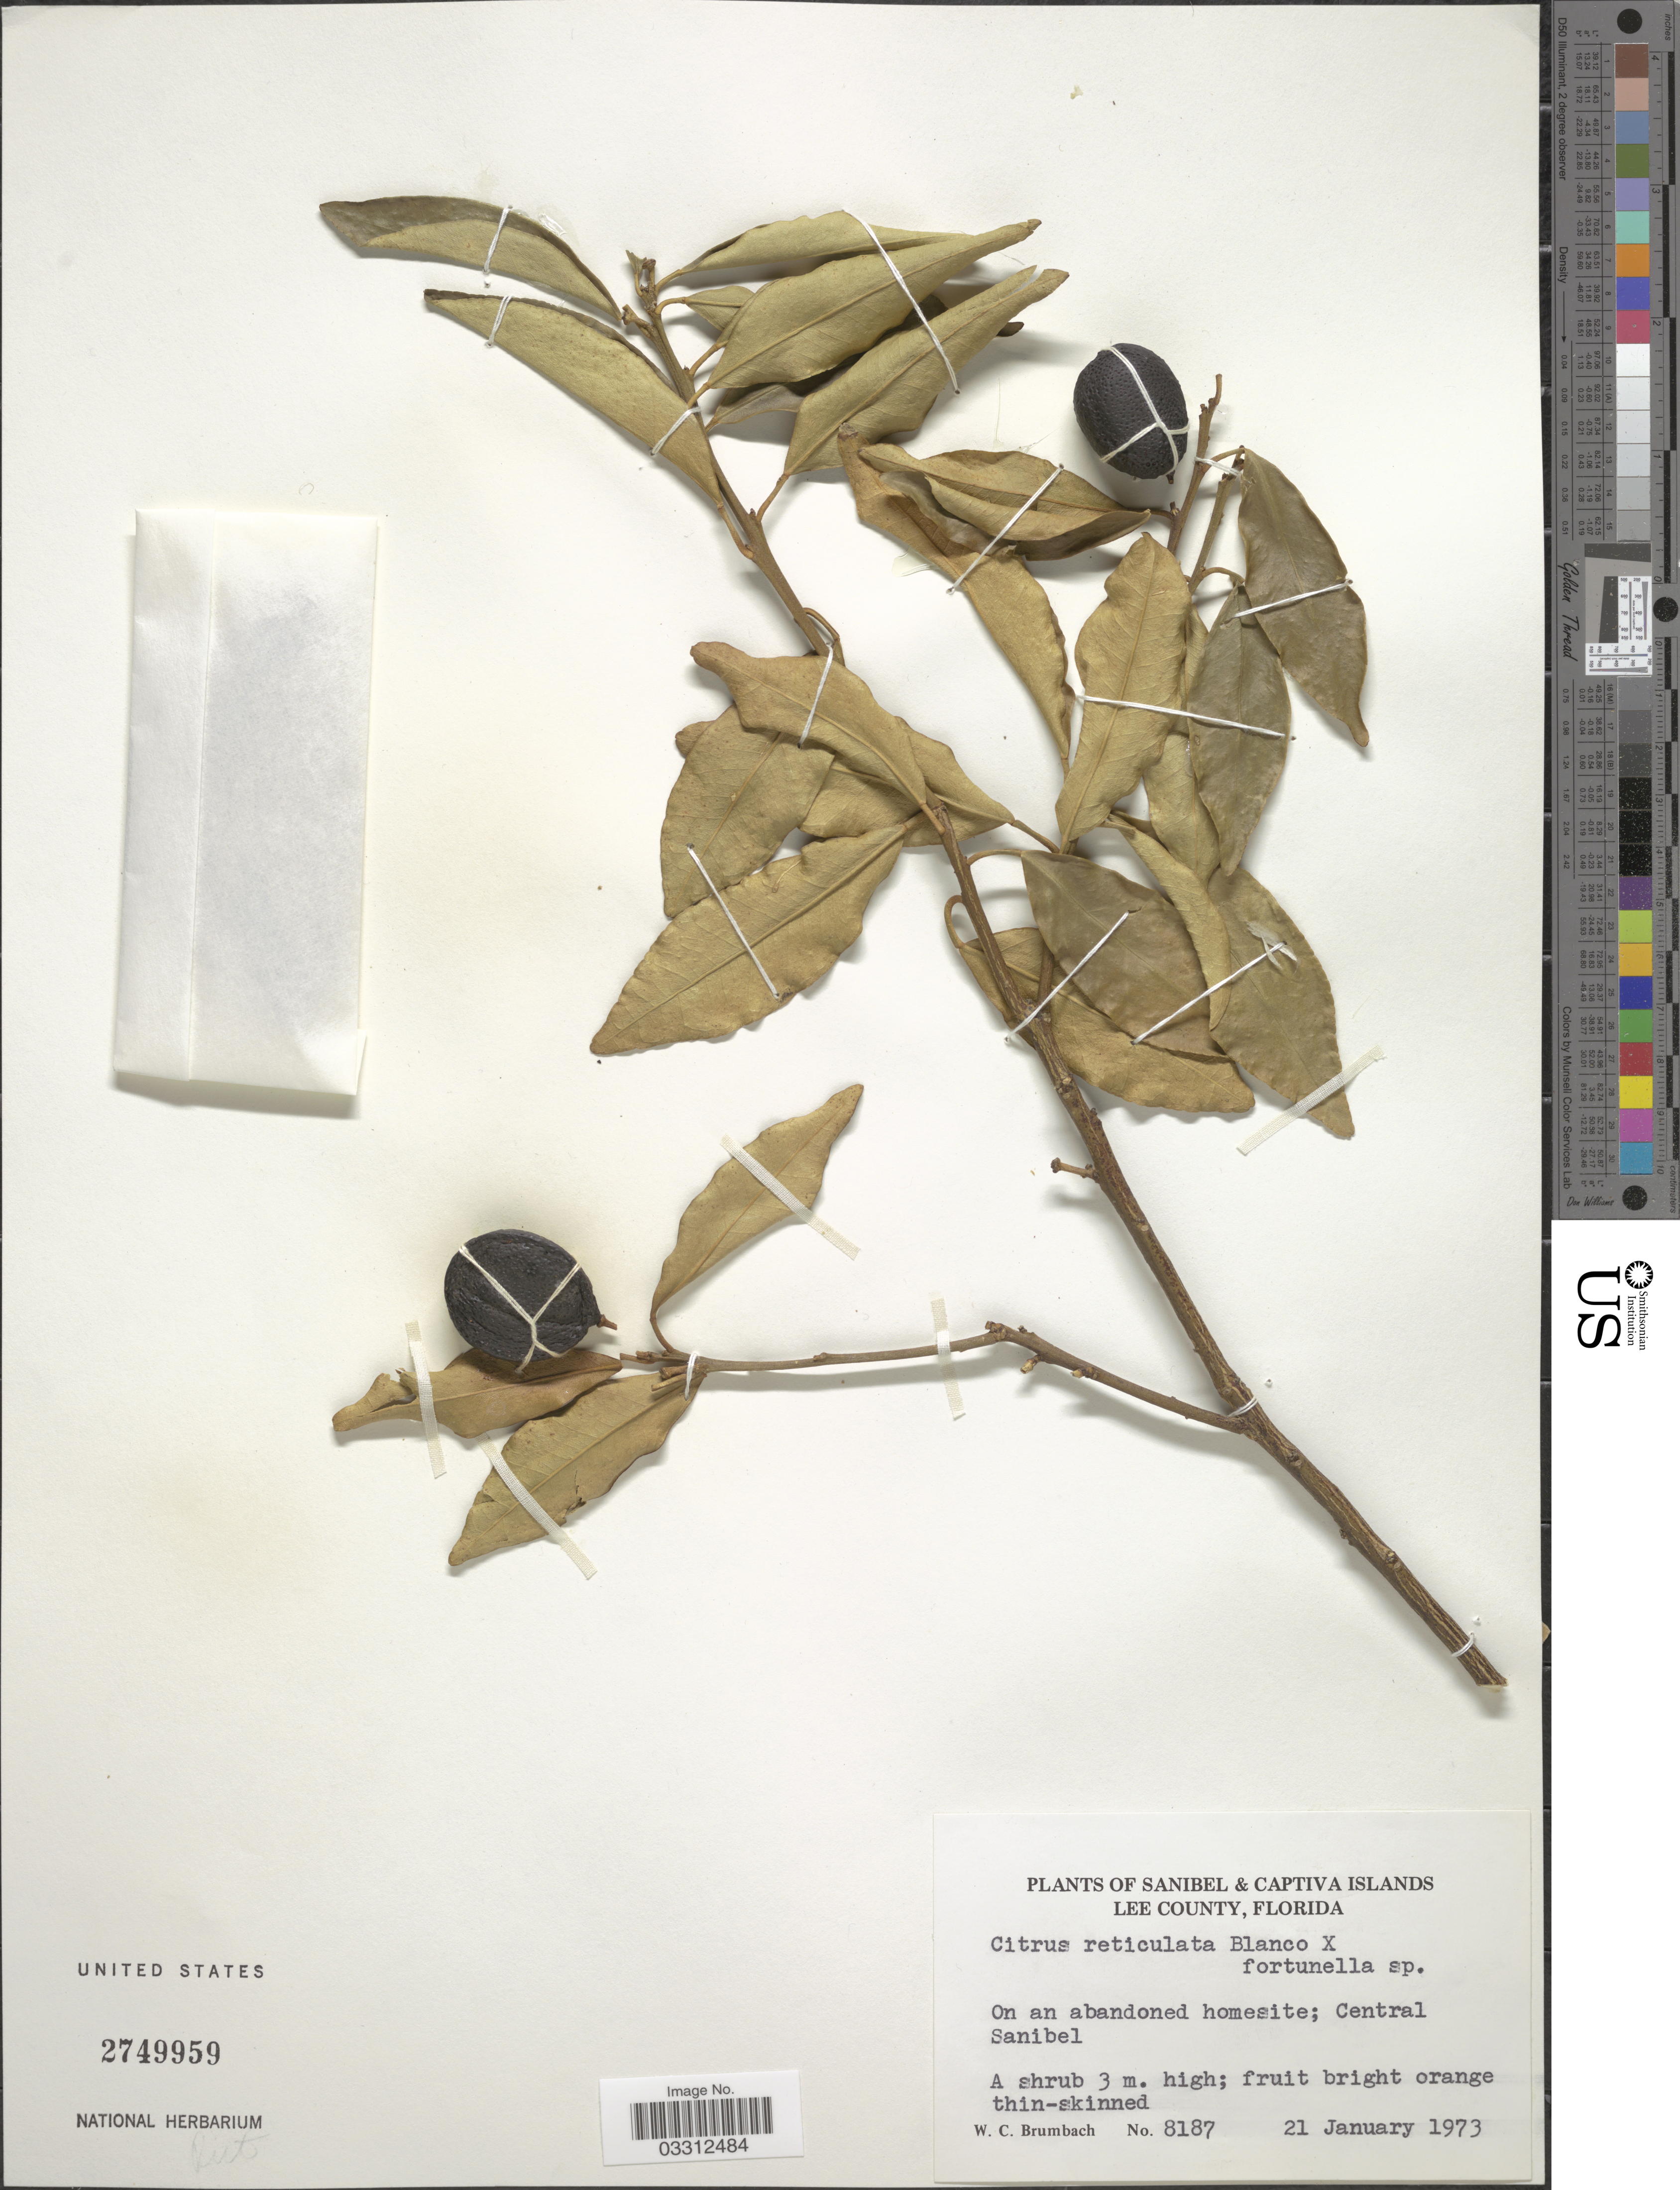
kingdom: Plantae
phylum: Tracheophyta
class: Magnoliopsida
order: Sapindales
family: Rutaceae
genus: Citrus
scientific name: Citrus reticulata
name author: Blanco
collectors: W. C. Brumbach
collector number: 8187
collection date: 1973-01-21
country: United States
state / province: Florida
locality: Sanibel & Captiva Islands. Lee County. Central Sanibel.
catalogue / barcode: US 2749959